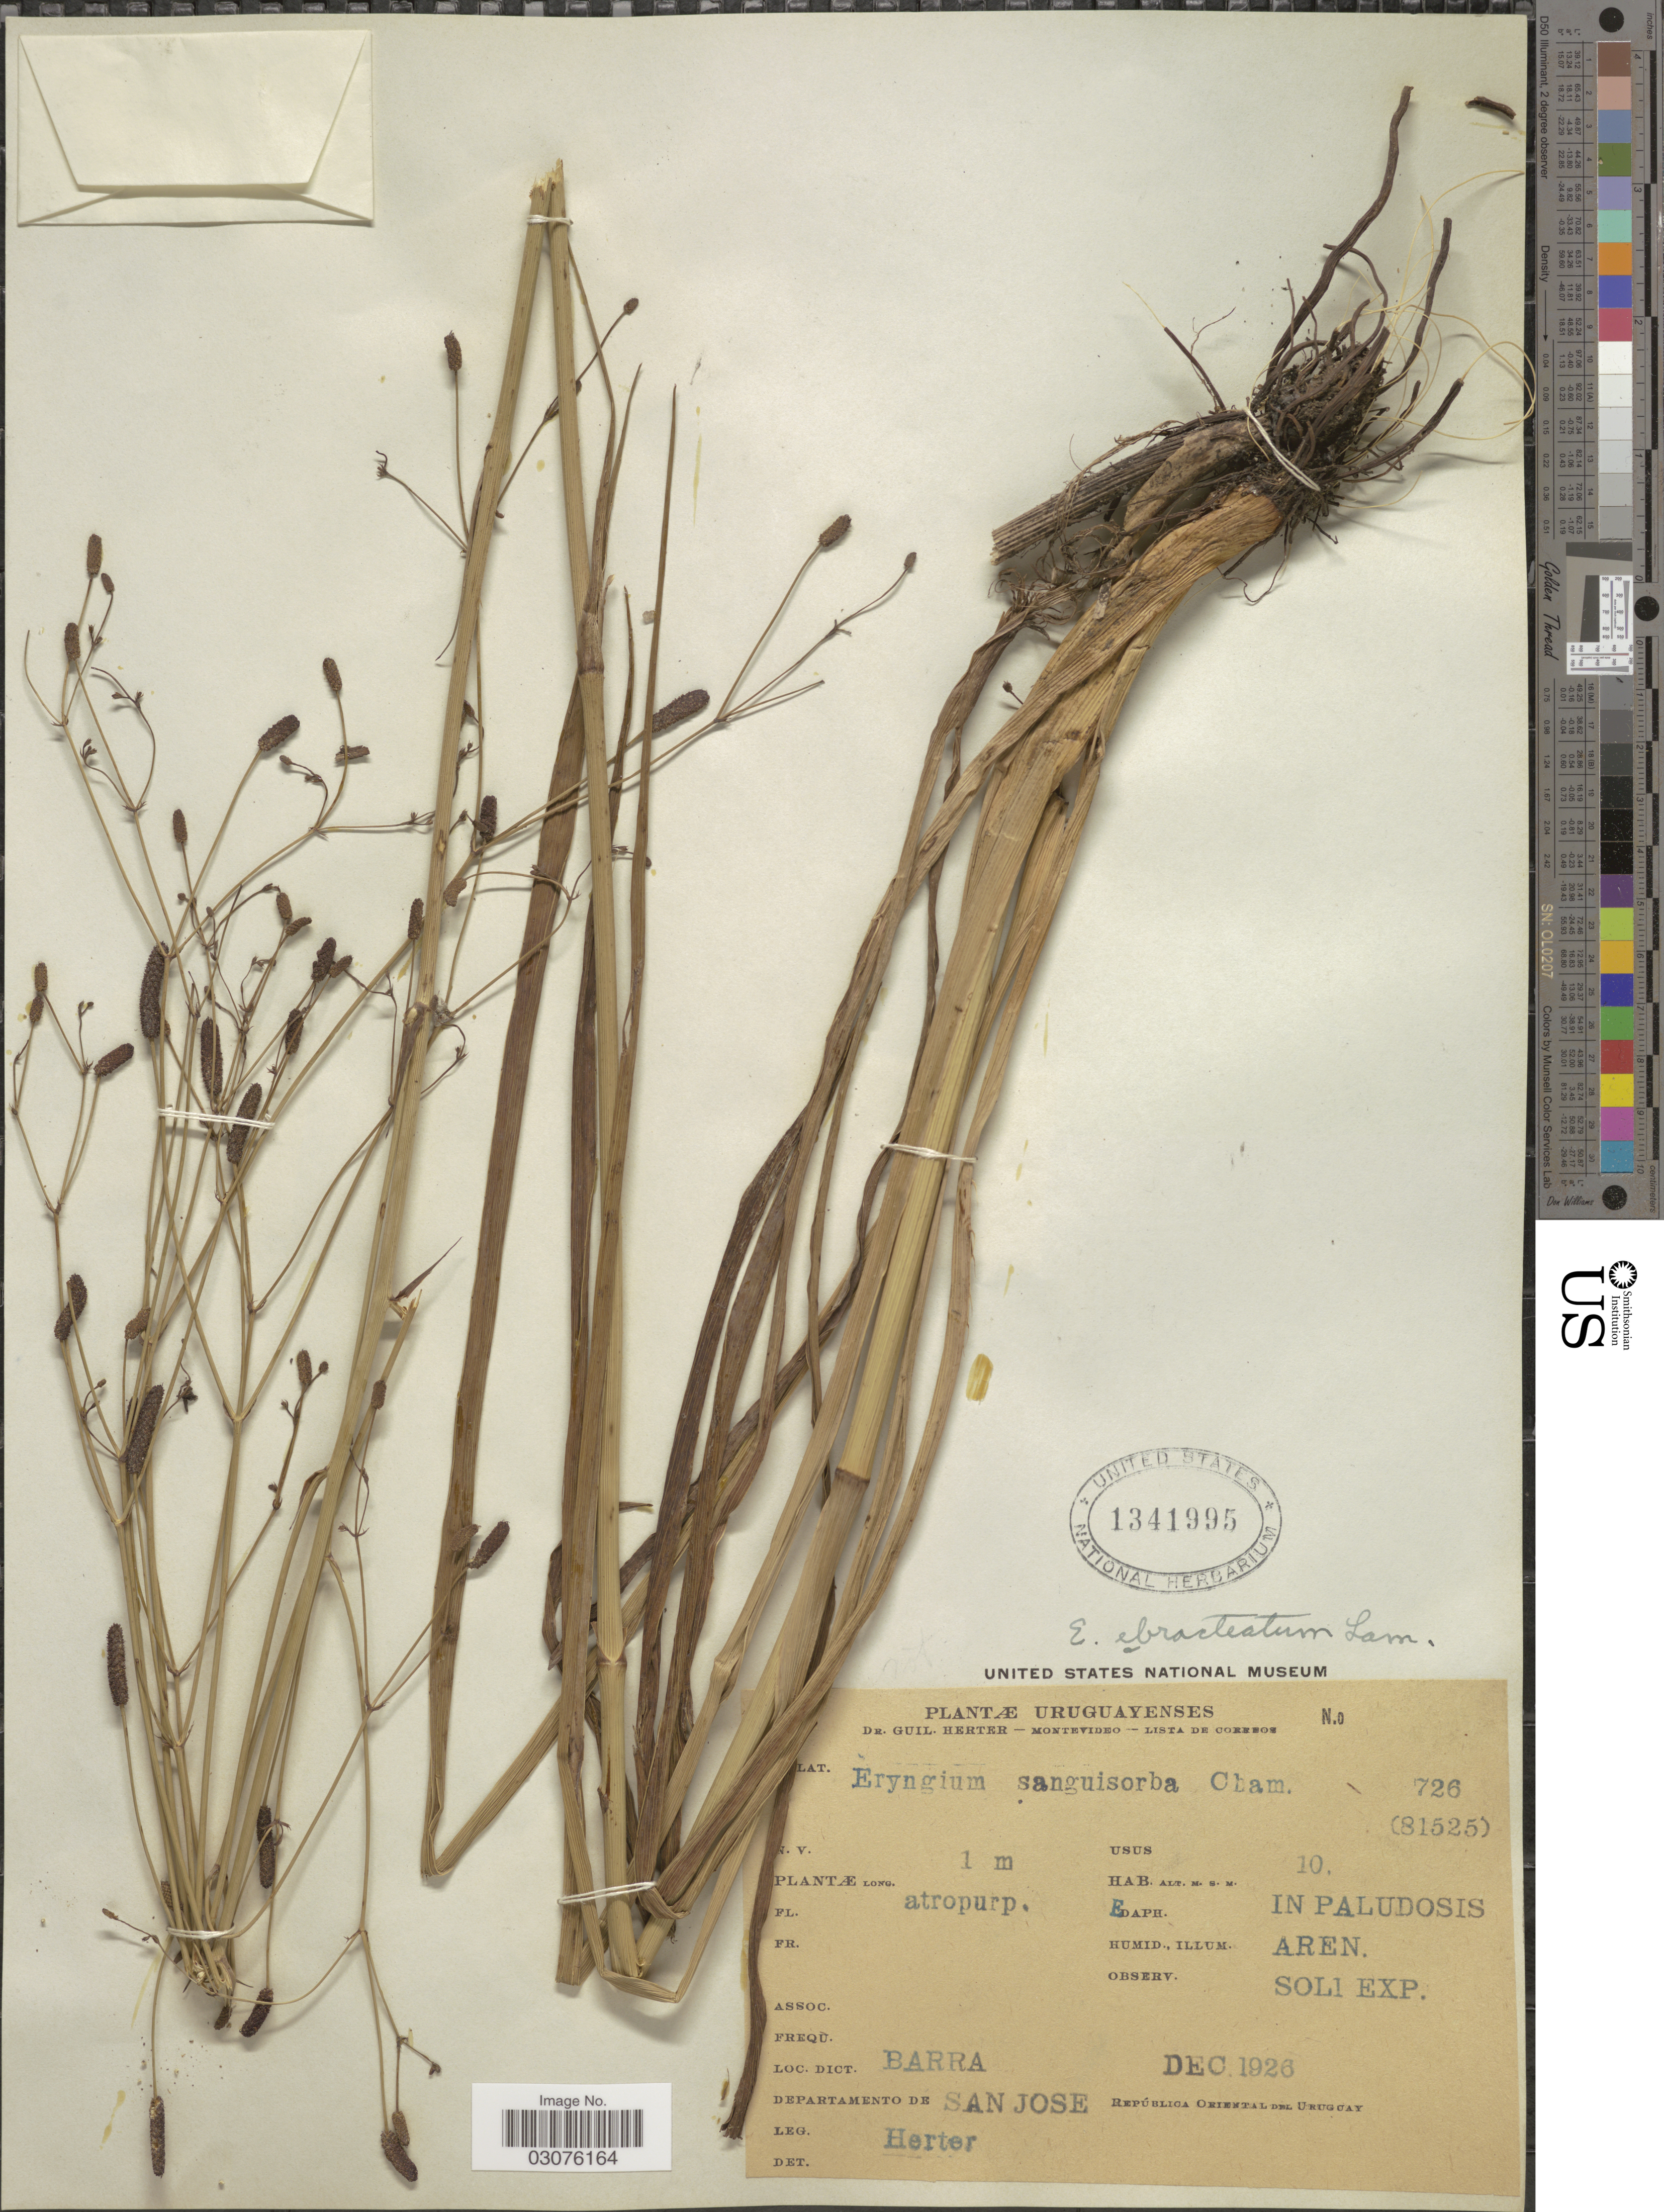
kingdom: Plantae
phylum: Tracheophyta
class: Magnoliopsida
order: Apiales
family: Apiaceae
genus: Eryngium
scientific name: Eryngium ebracteatum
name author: Lam.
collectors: G. Herter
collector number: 726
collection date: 1926-12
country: Uruguay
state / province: San Jose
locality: Barra. Departamento de San Jose.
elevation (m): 10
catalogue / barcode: US 1341995